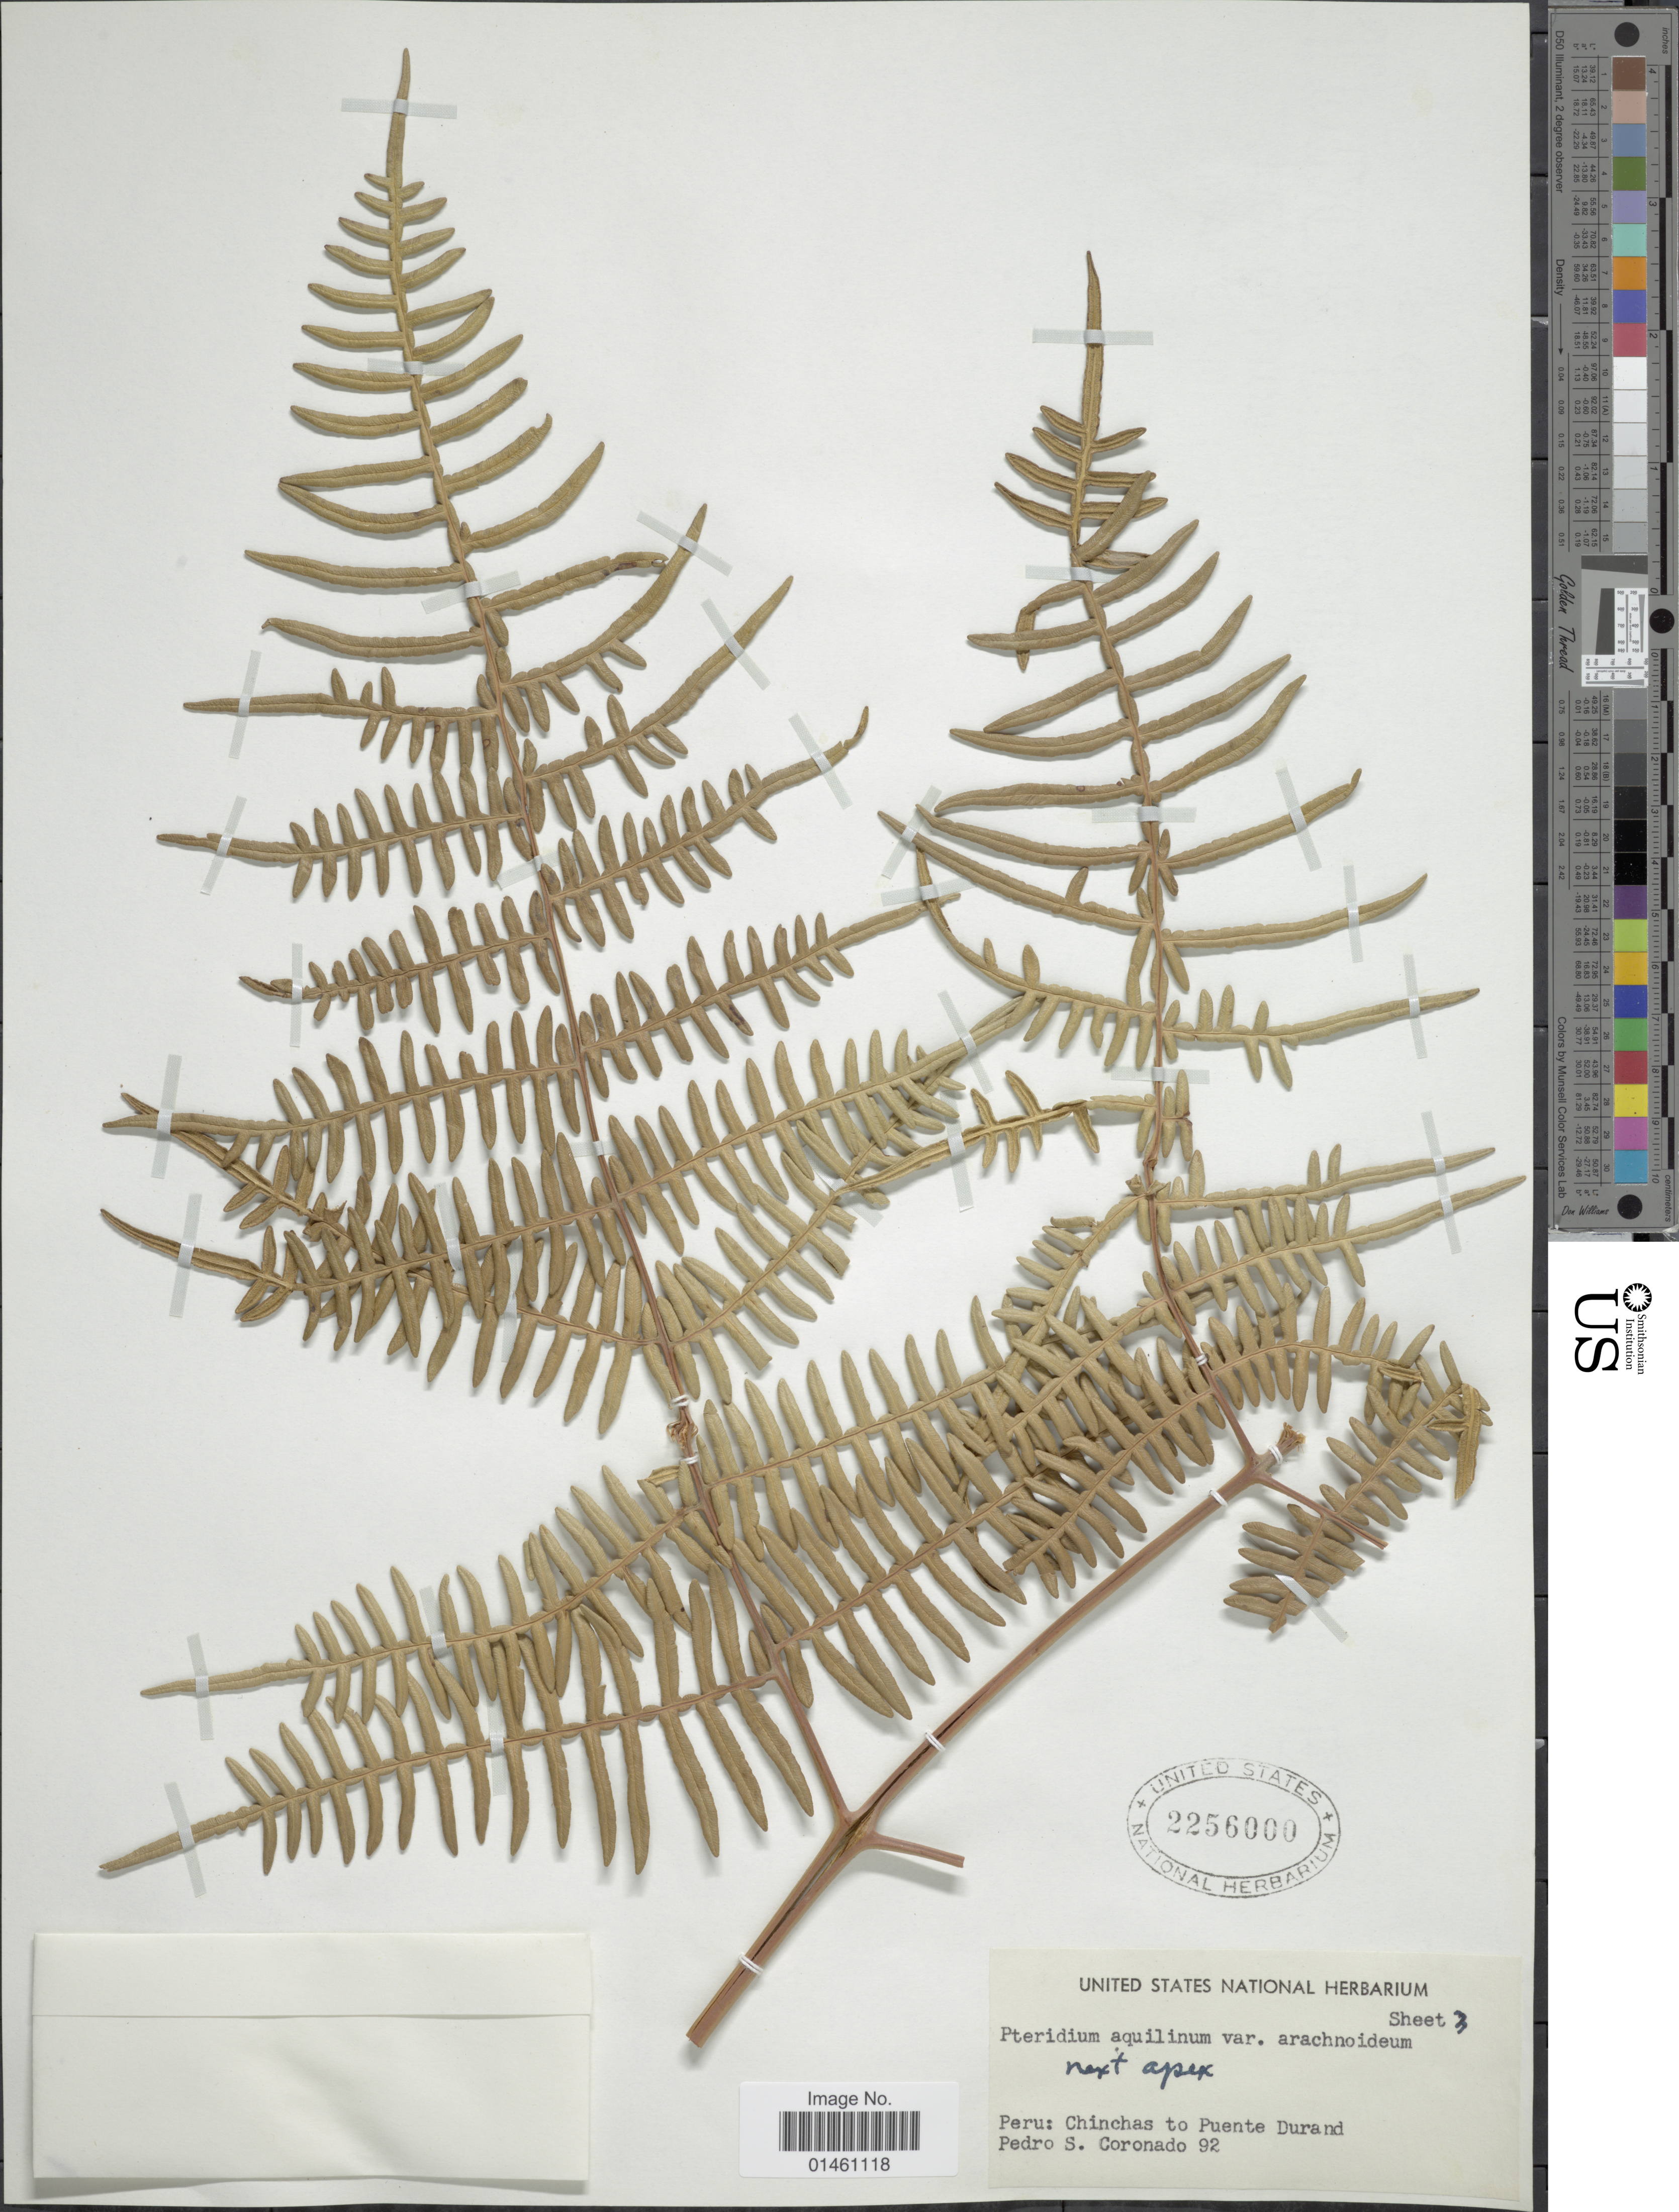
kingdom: Plantae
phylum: Tracheophyta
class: Polypodiopsida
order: Polypodiales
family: Dennstaedtiaceae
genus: Pteridium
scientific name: Pteridium aquilinum var. arachnoideum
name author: (Kaulf.) Herter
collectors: P. Coronado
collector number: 92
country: Peru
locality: Chinchas to Puente Durand.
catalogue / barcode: US 2256000